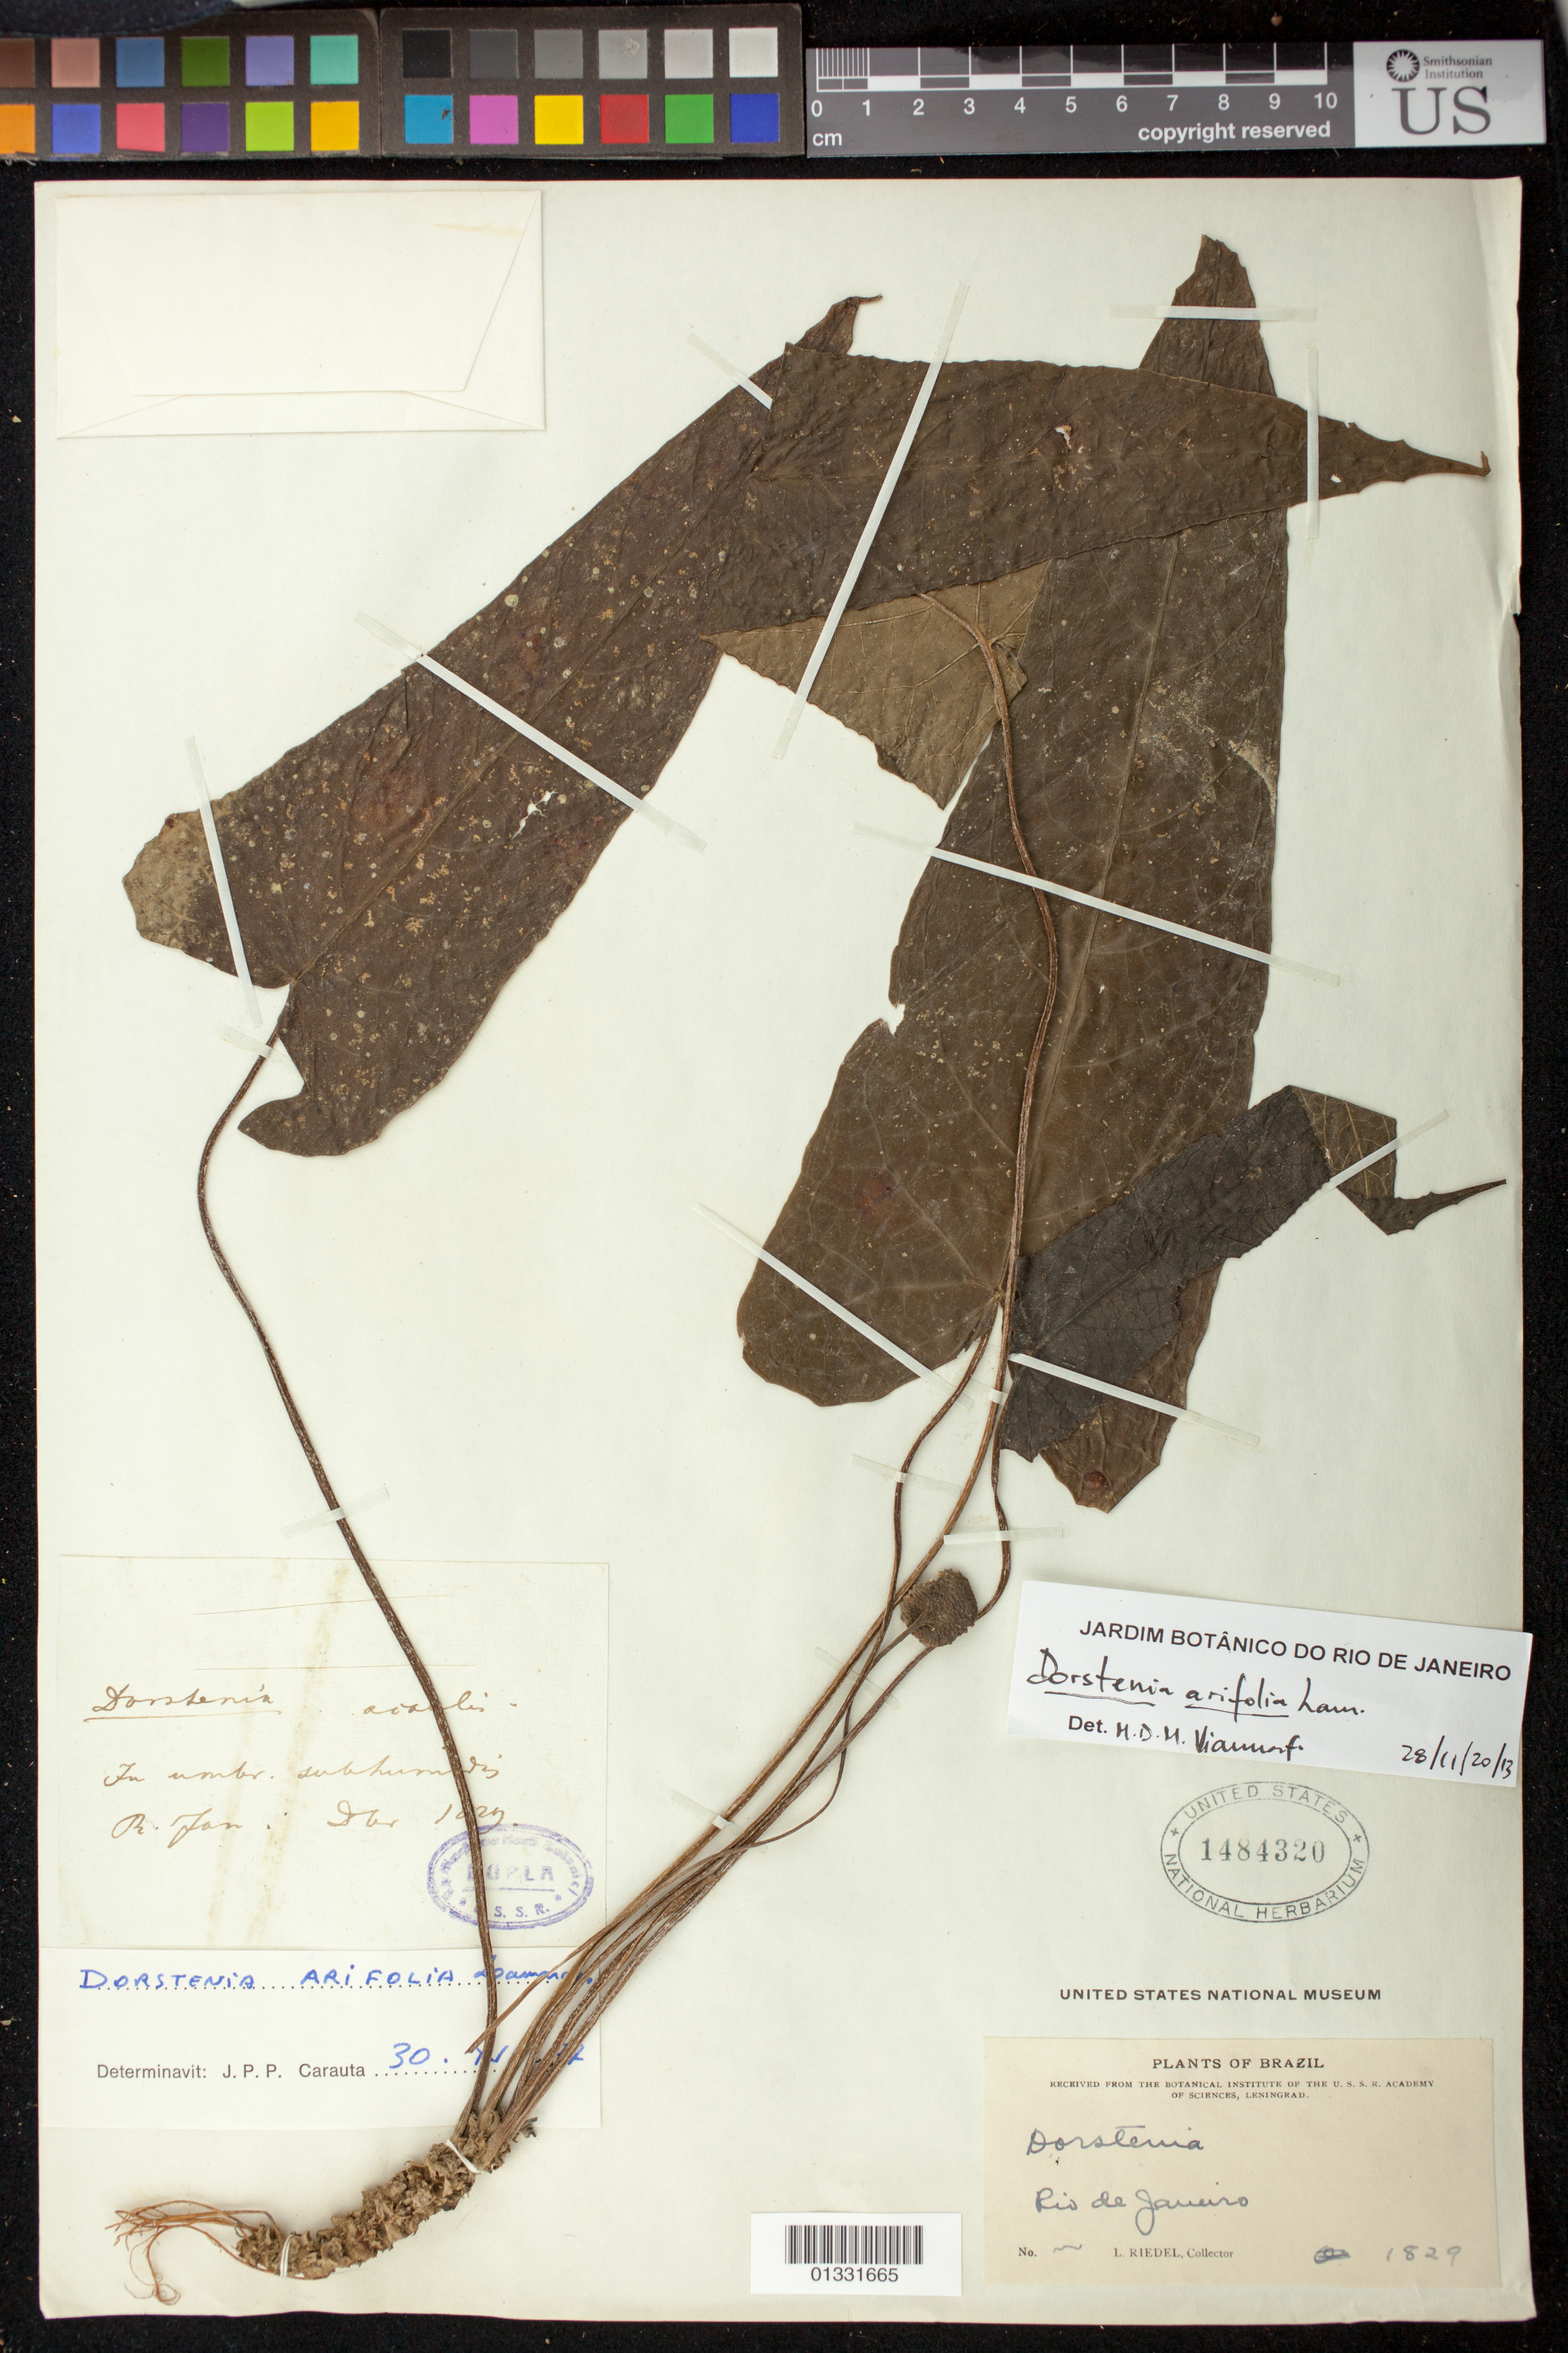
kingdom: Plantae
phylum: Tracheophyta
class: Magnoliopsida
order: Rosales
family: Moraceae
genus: Dorstenia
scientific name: Dorstenia arifolia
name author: Lam.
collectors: L. Riedel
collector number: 1829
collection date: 1829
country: Brazil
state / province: Rio de Janeiro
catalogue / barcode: US 1484320